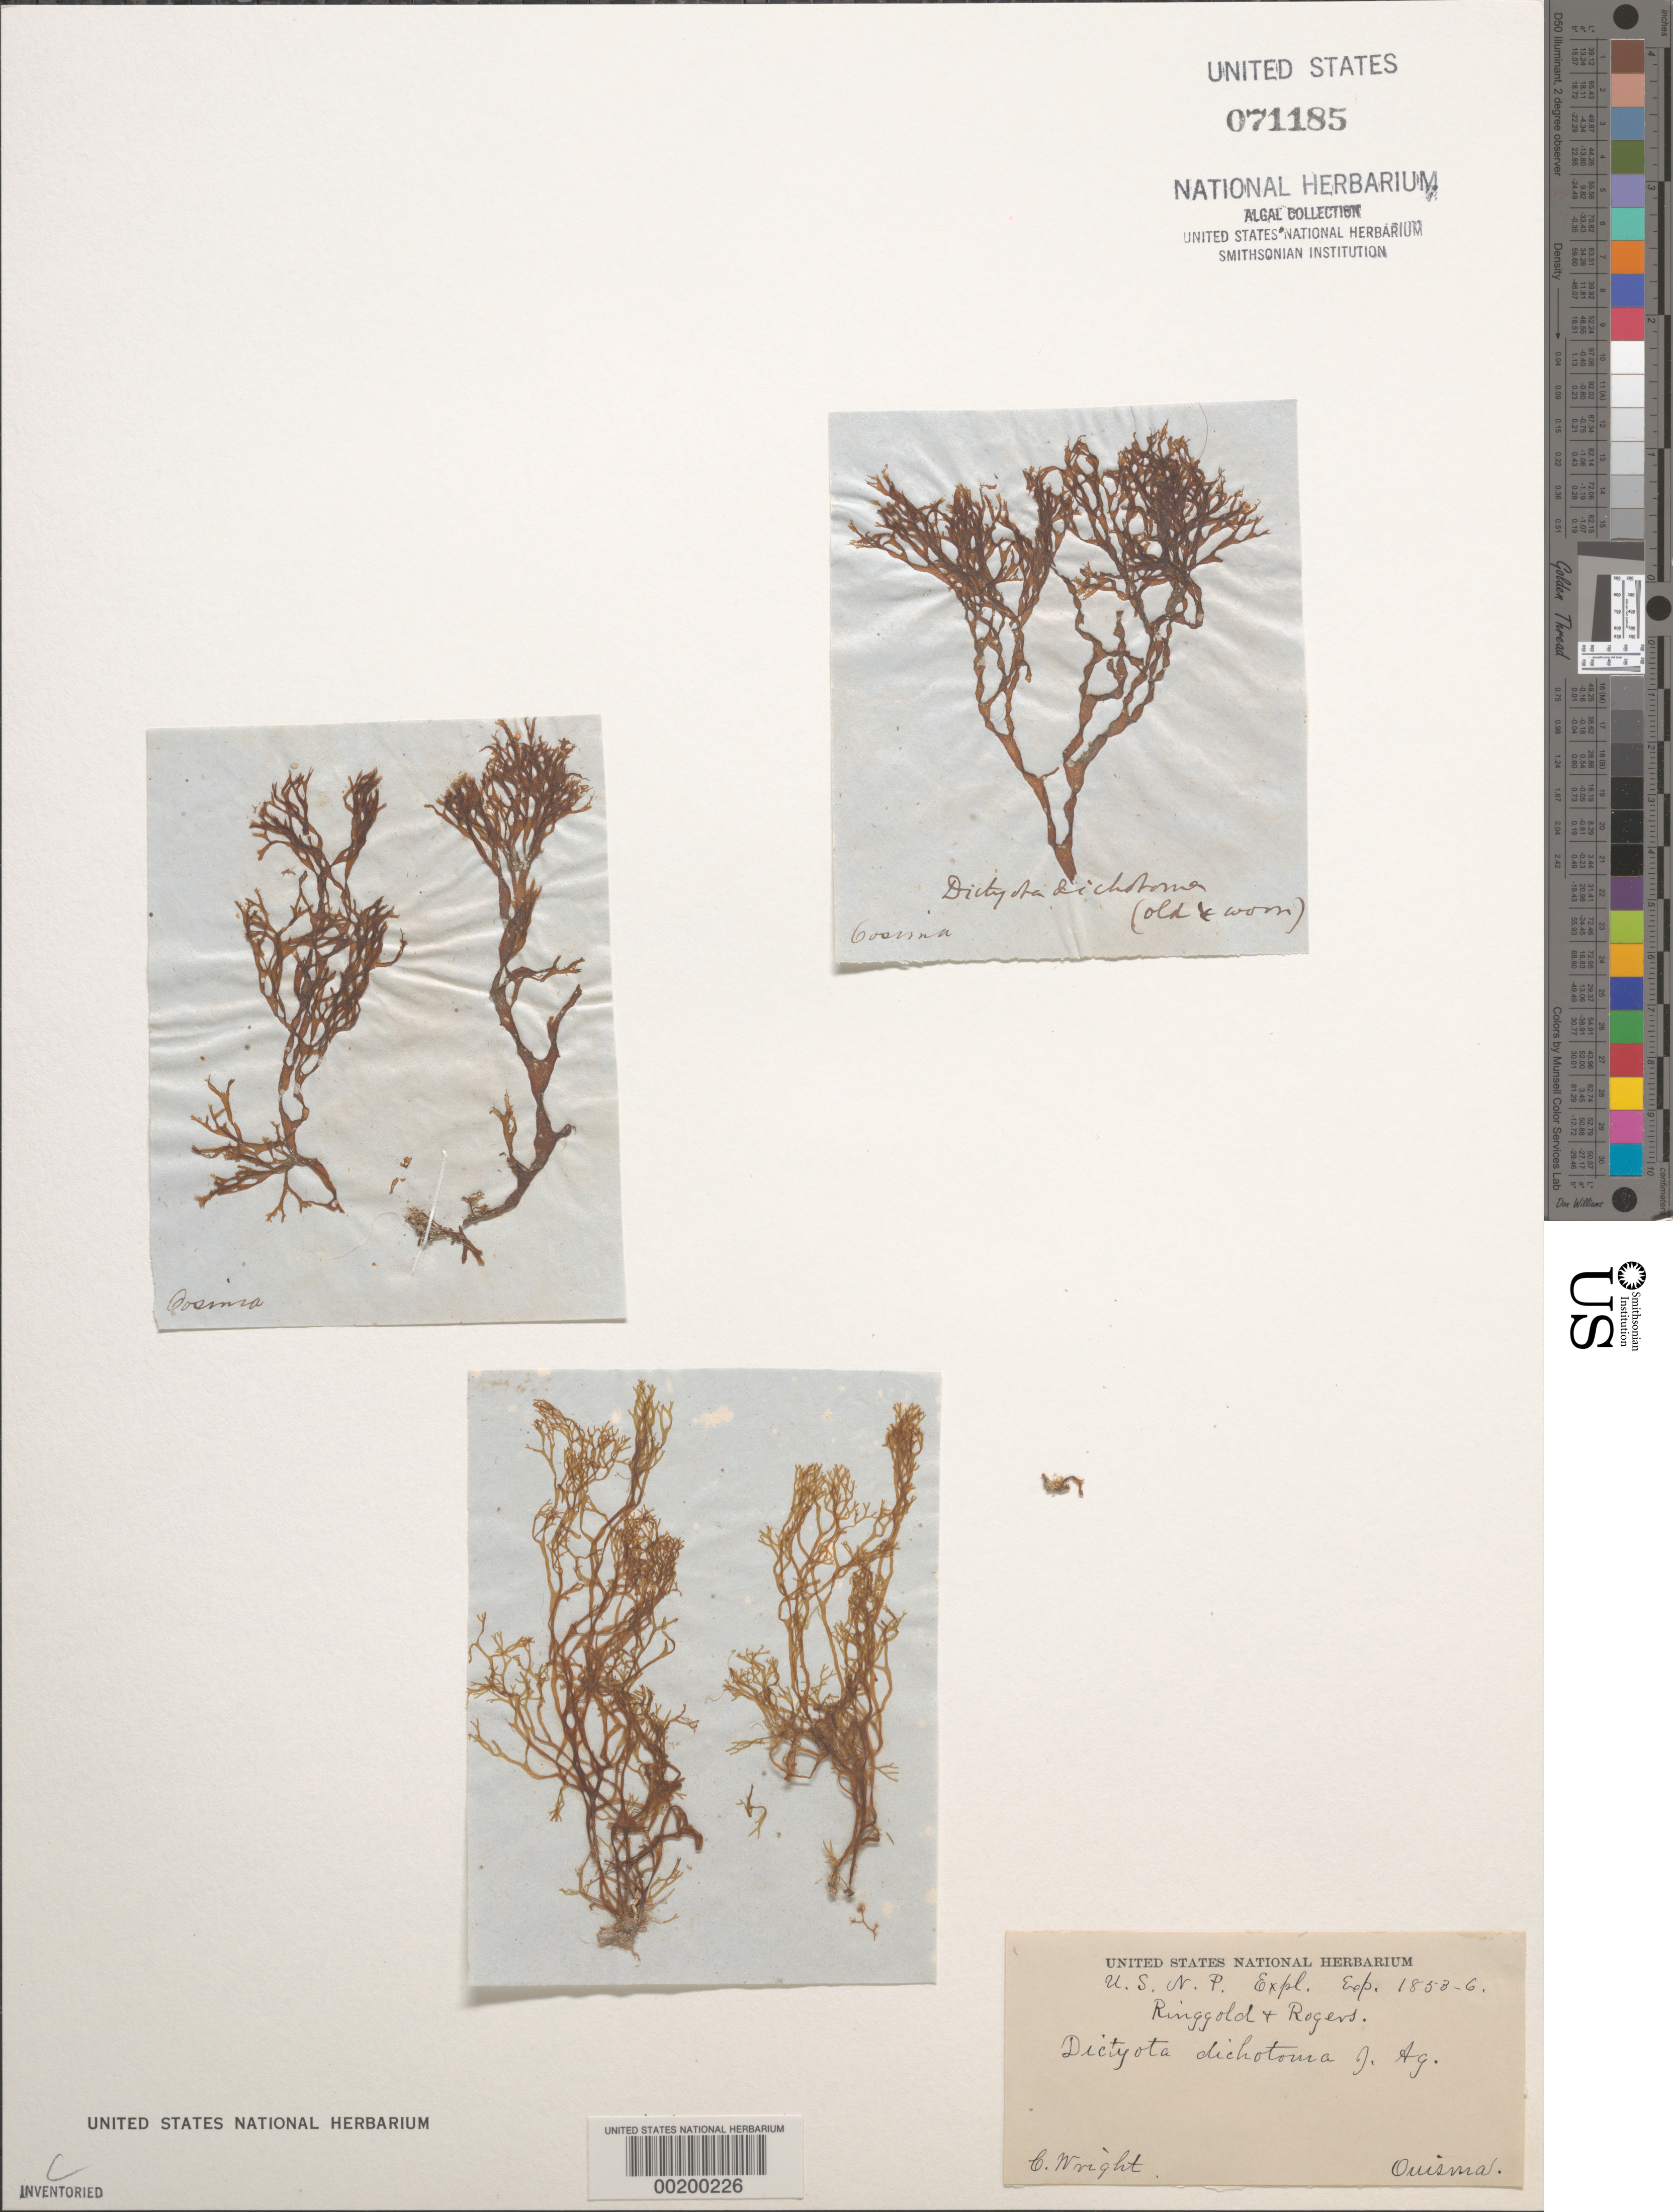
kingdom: Chromista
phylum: Ochrophyta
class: Phaeophyceae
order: Dictyotales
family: Dictyotaceae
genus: Dictyota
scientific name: Dictyota dichotoma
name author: (Huds.) J.V.Lamouroux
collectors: C. Wright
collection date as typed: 1855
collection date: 1855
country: Japan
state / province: Kagosima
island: Amami Oshima (Oosima)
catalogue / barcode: US 71185